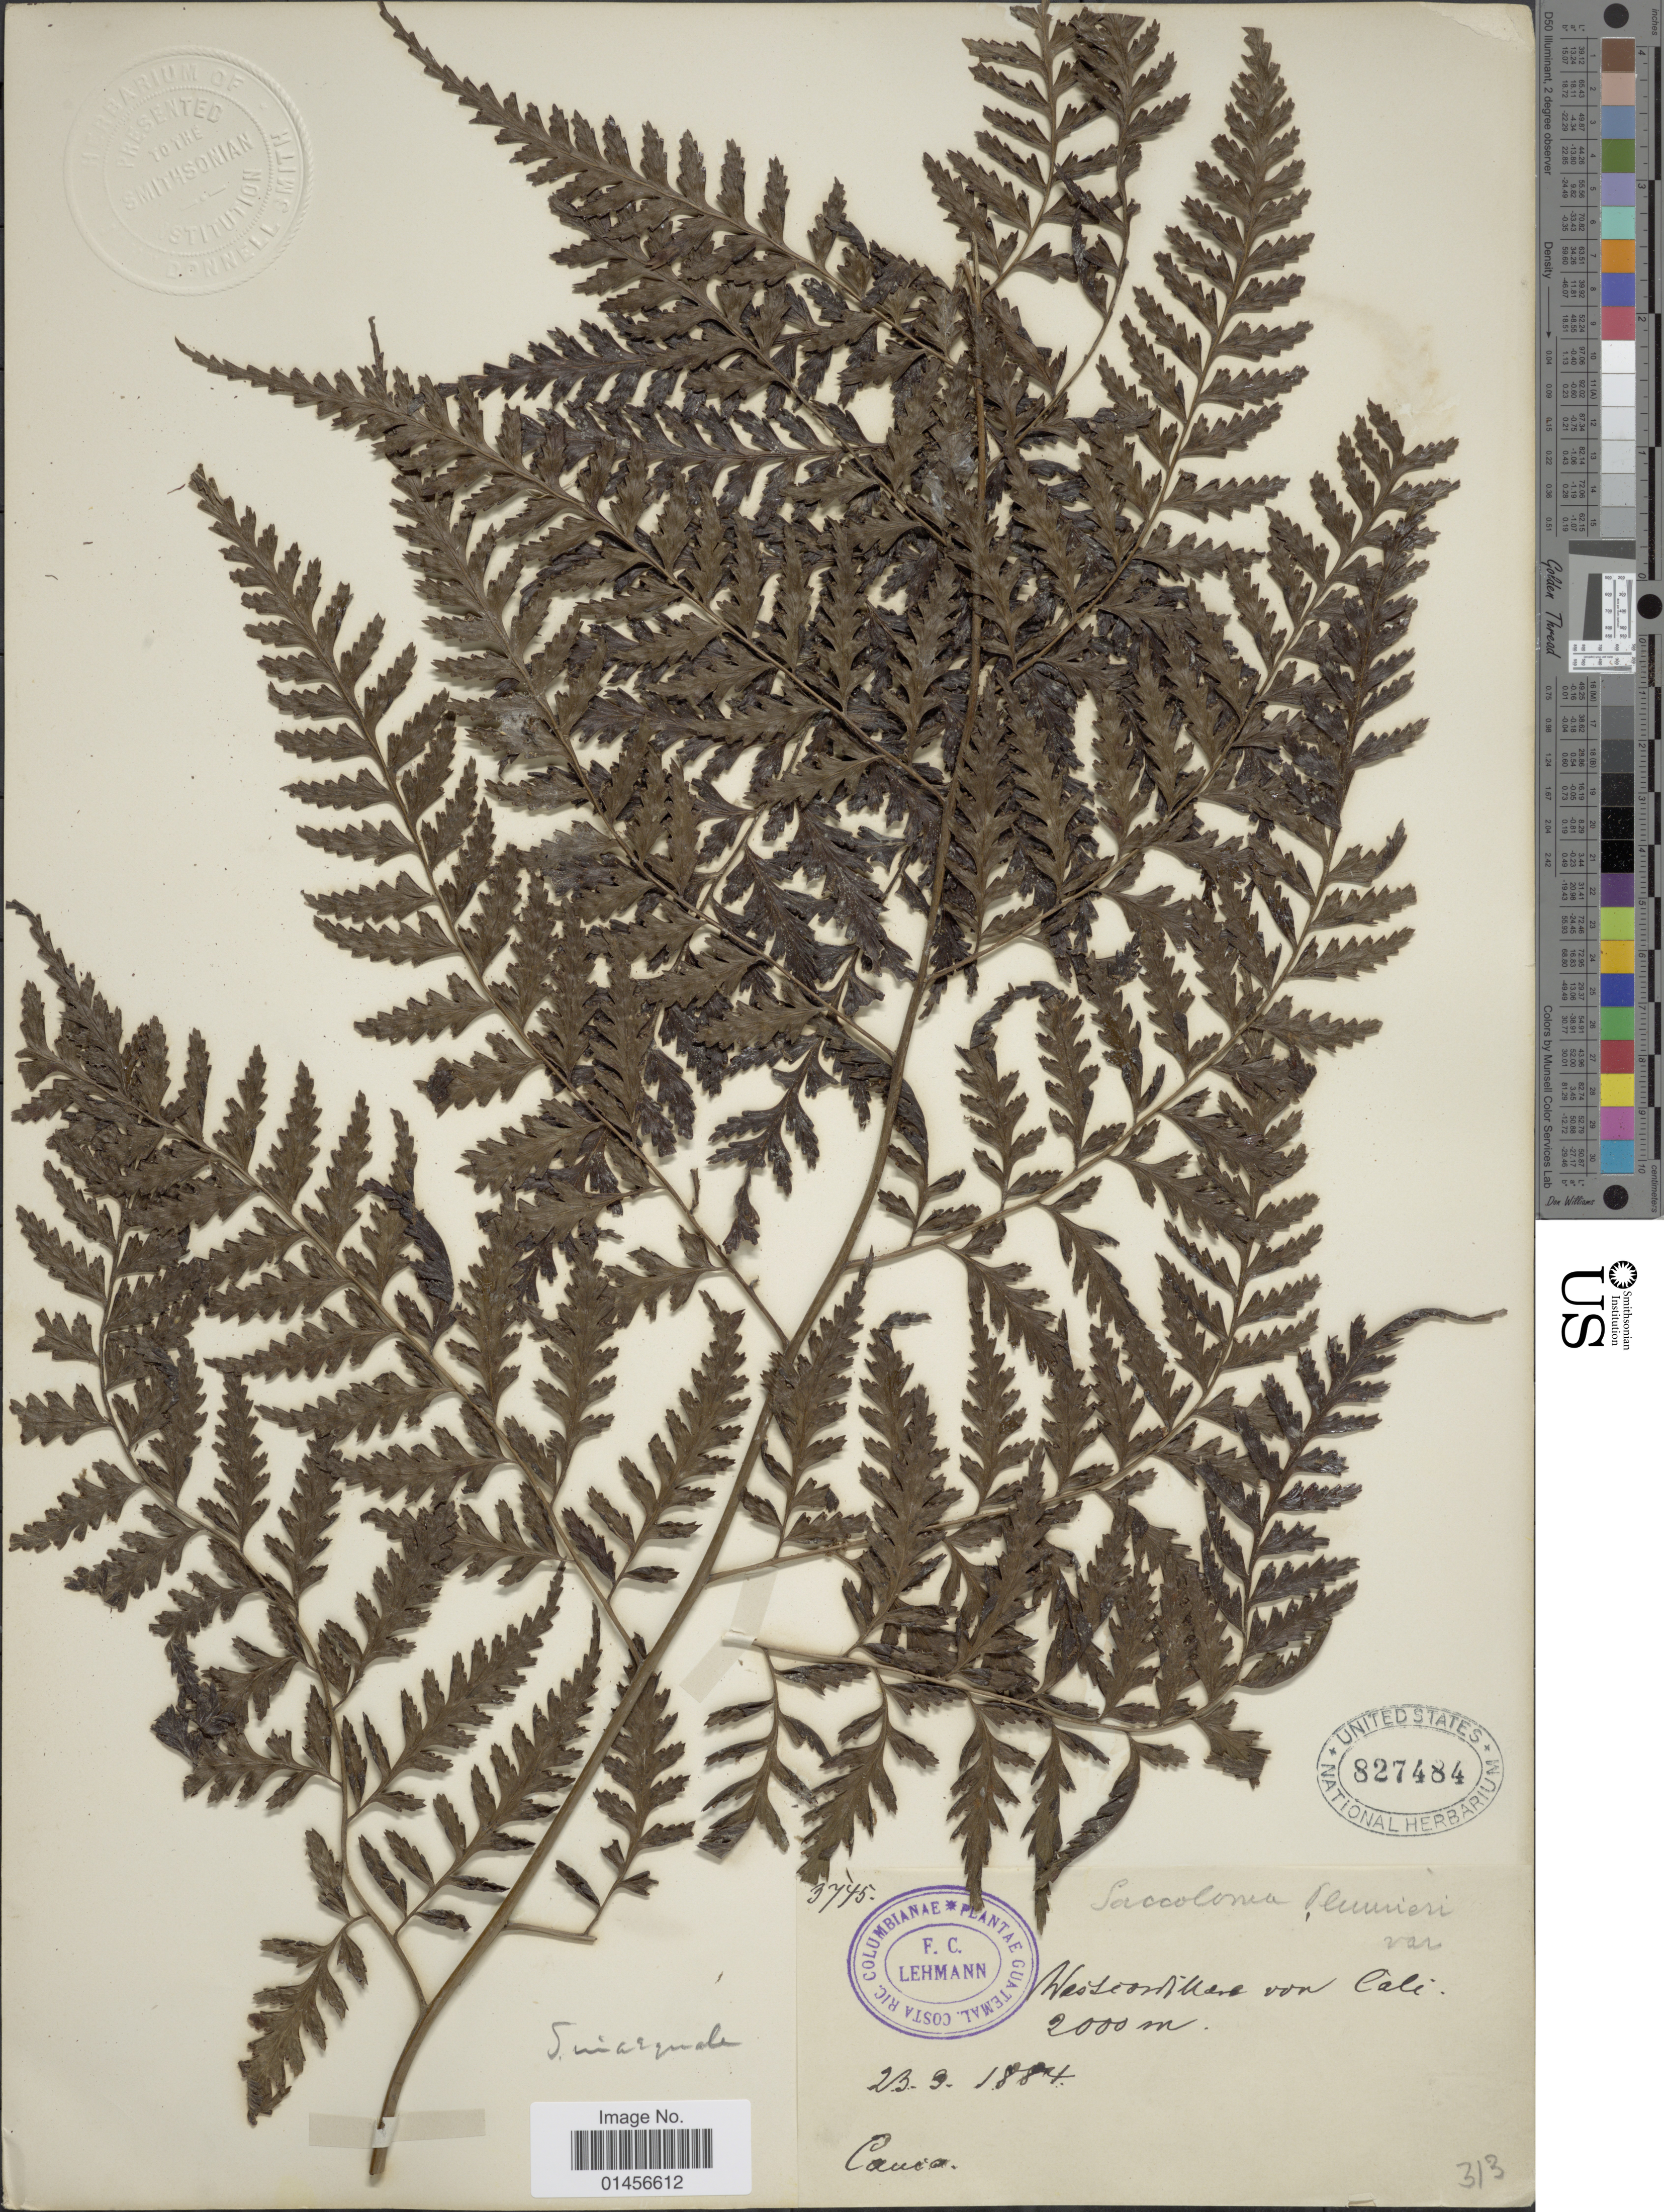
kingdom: Plantae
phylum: Tracheophyta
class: Polypodiopsida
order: Polypodiales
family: Saccolomataceae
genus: Saccoloma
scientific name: Saccoloma inaequale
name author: (Kunze) Mett.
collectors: F. C. Lehmann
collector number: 3745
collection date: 1884-09-23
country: Colombia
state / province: Cauca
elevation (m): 2000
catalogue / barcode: US 827484